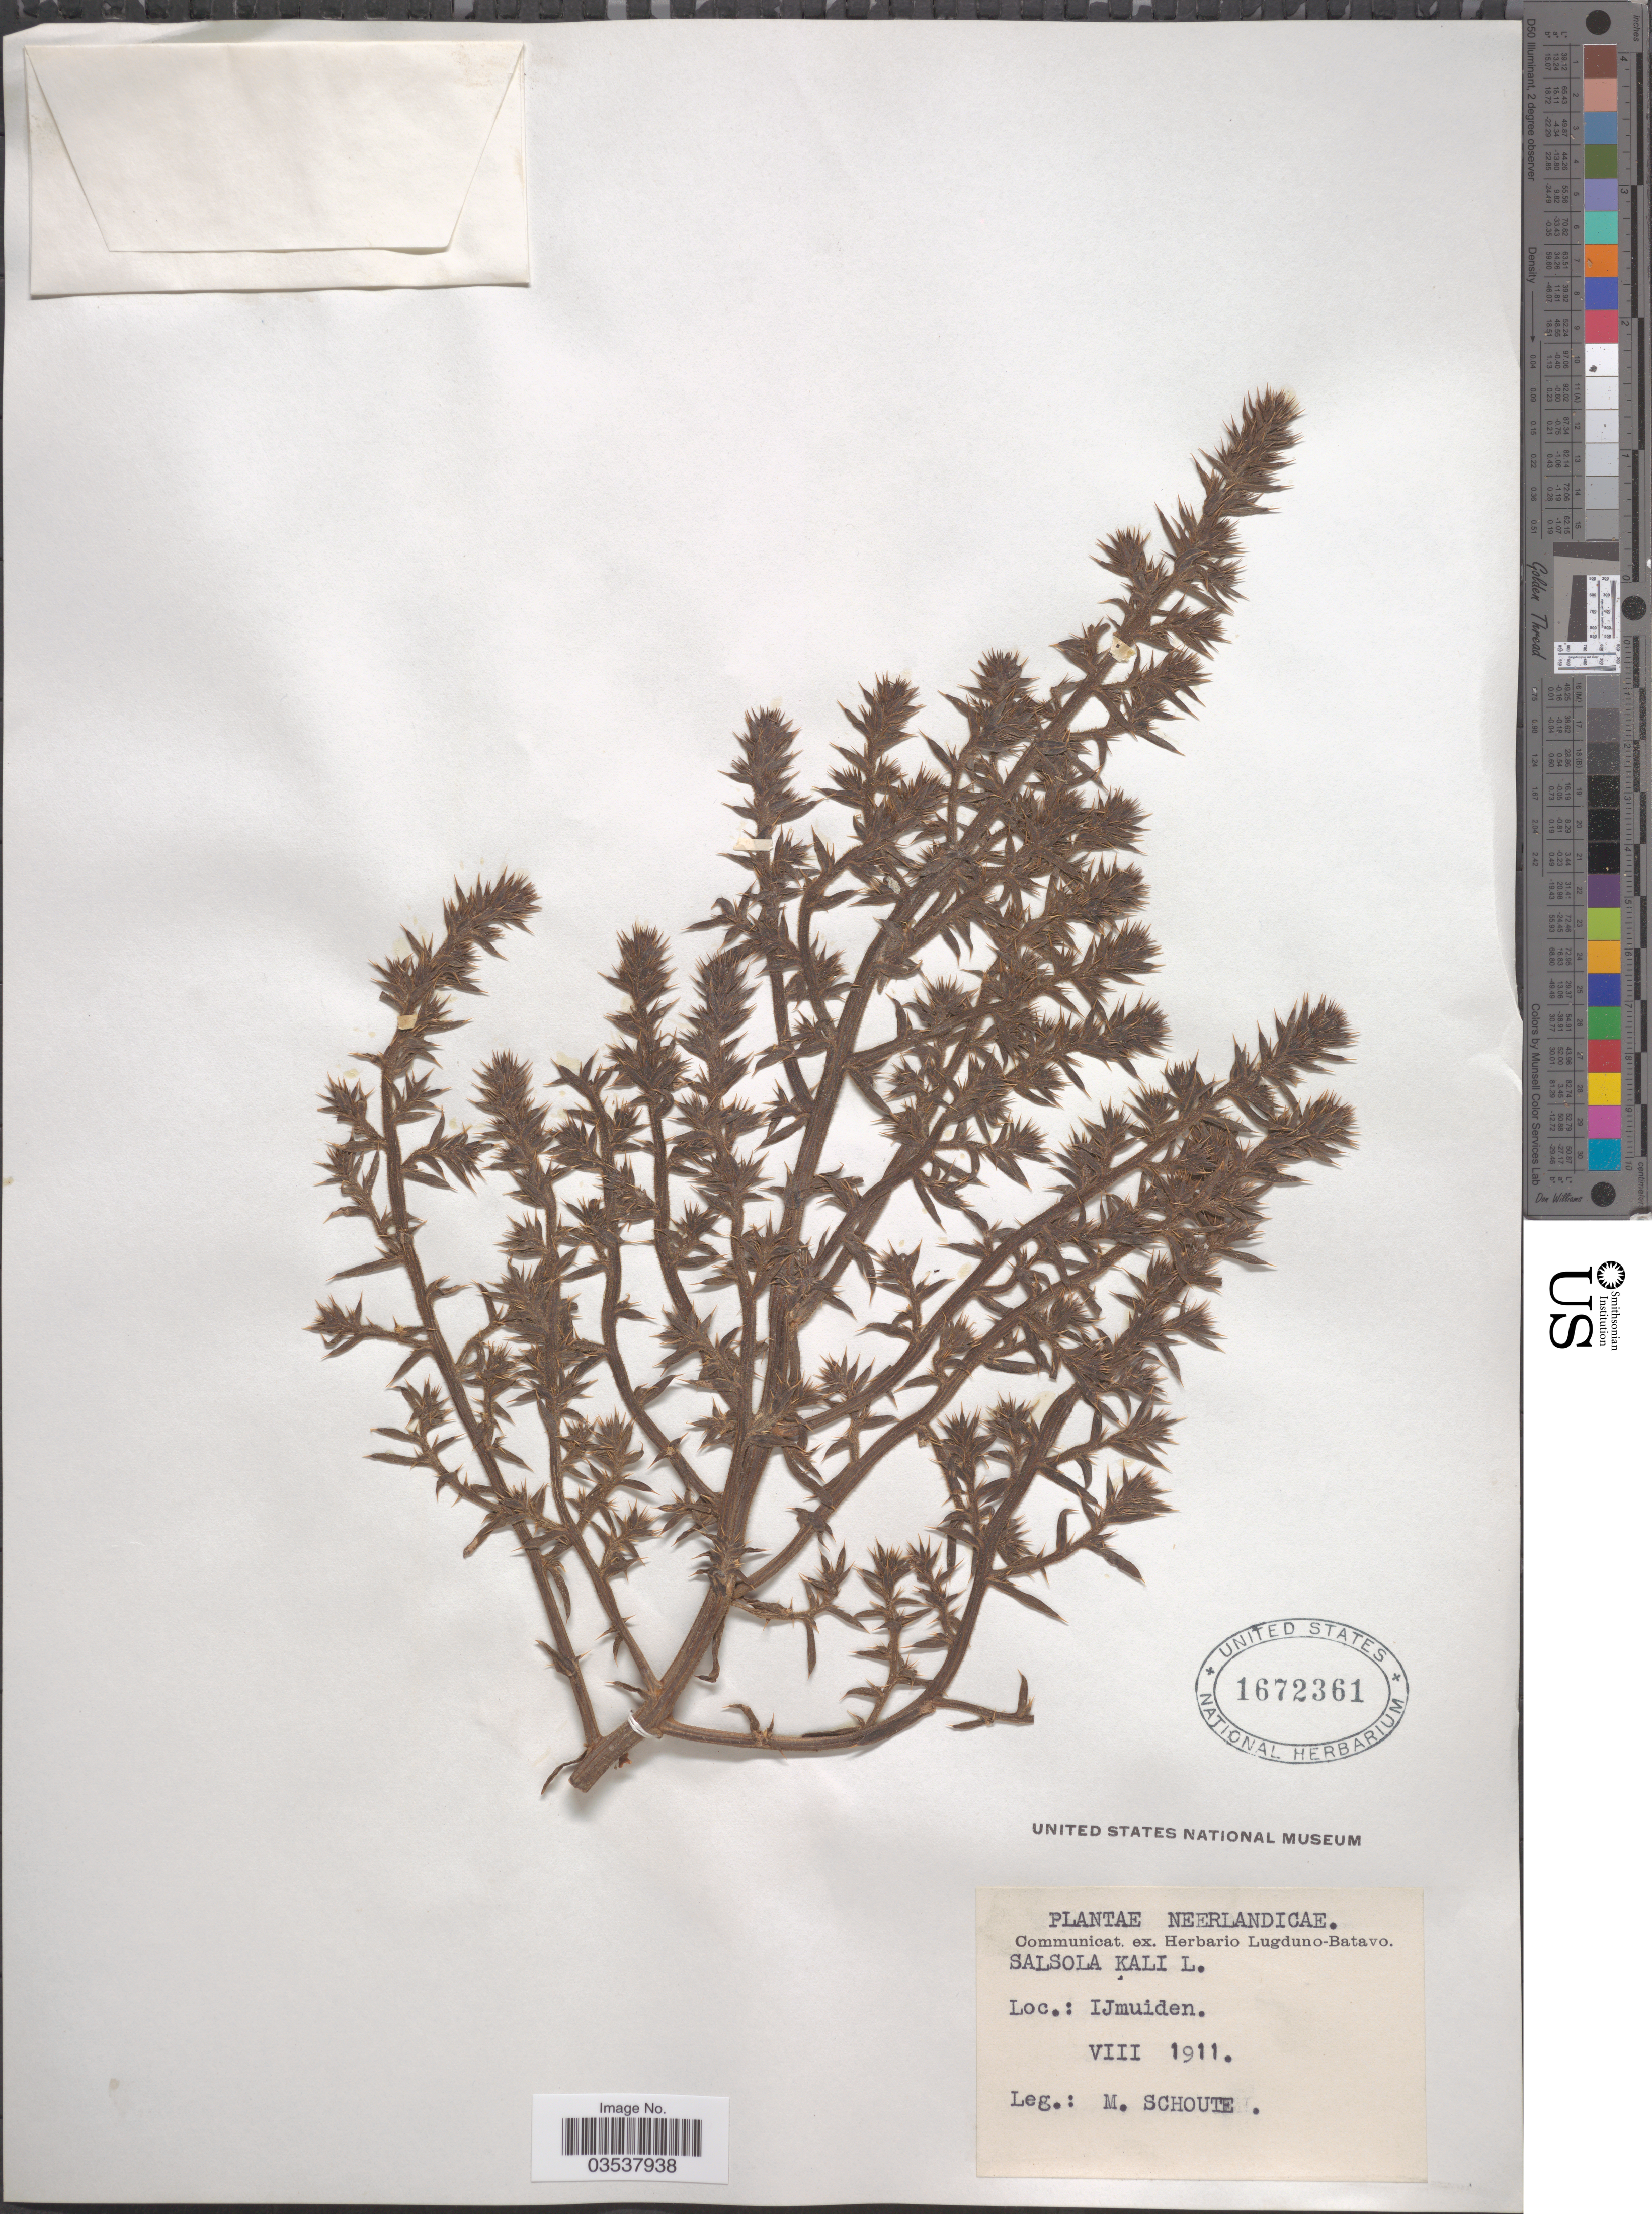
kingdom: Plantae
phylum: Tracheophyta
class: Magnoliopsida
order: Caryophyllales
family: Amaranthaceae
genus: Salsola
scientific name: Salsola kali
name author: L.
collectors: M. Schoute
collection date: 1911-08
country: Netherlands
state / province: Noord Holland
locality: Neerlandicae. IJmuiden.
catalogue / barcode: US 1672361